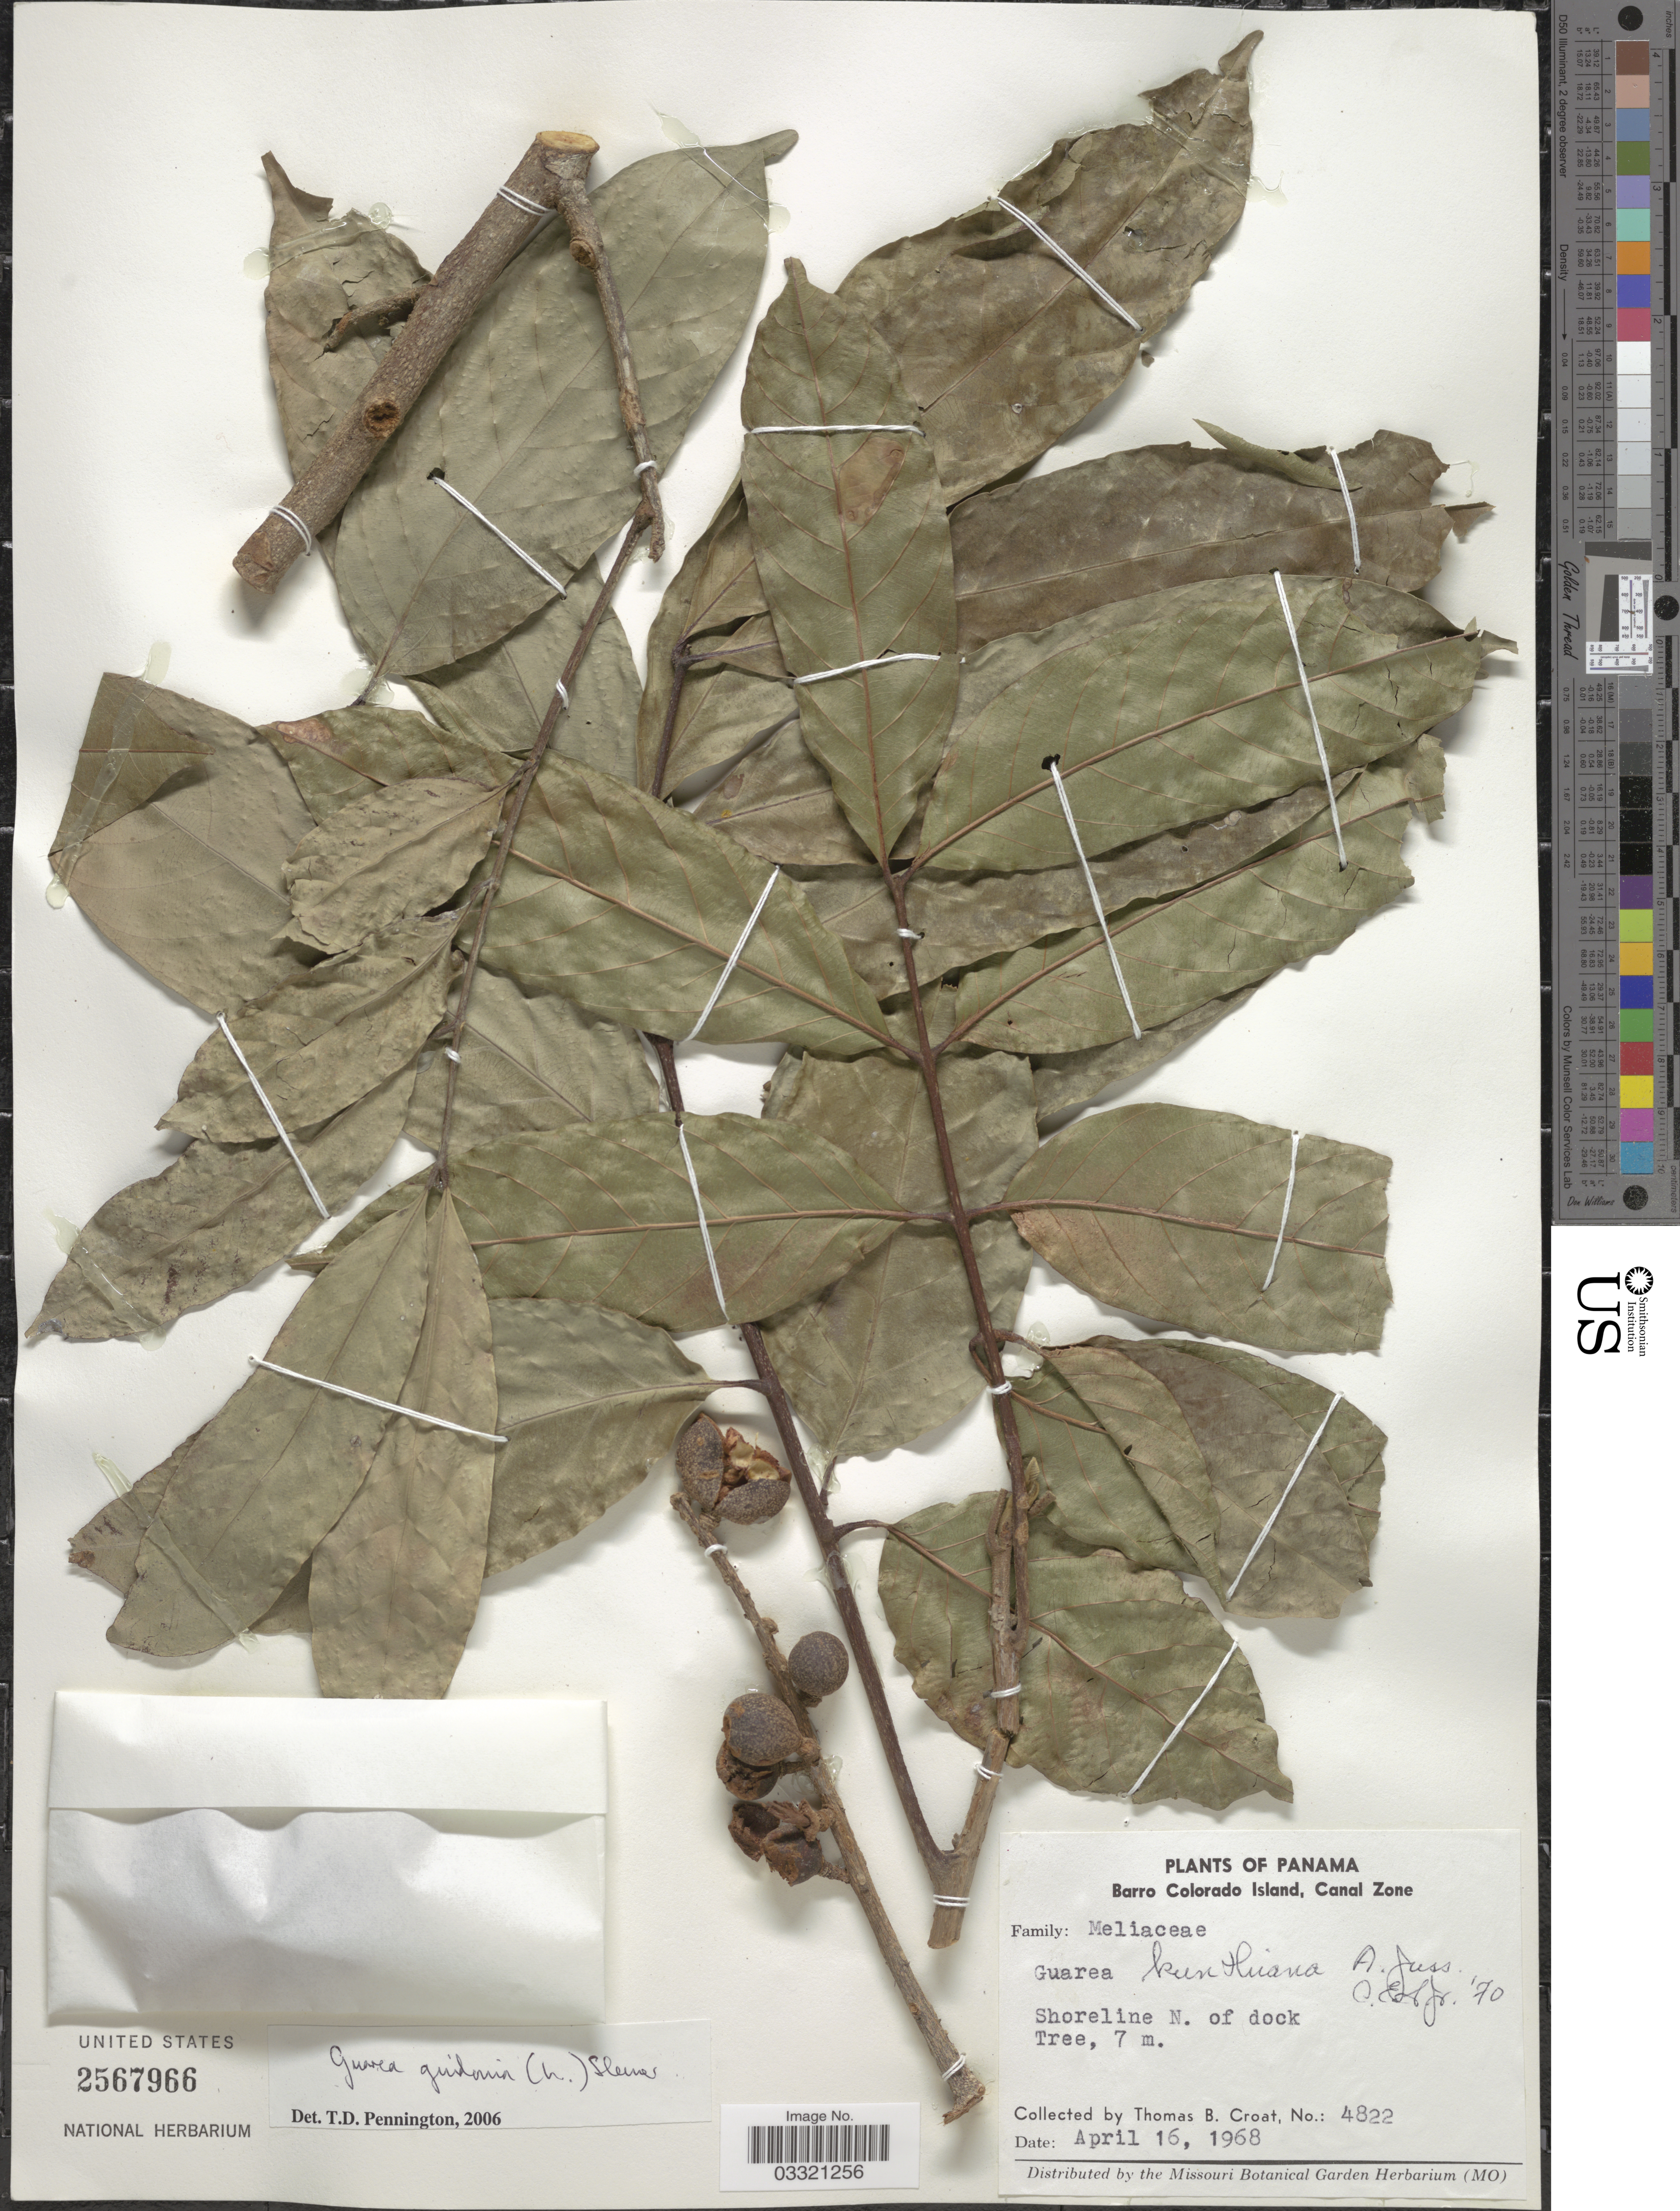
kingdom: Plantae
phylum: Tracheophyta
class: Magnoliopsida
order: Sapindales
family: Meliaceae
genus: Guarea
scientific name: Guarea guidonia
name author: (L.) Sleumer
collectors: T. B. Croat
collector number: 4822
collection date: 1968-04-16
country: Panama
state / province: Panamá Oeste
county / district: Canal Zone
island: Barro Colorado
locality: Barro Colorado Island, Canal Zone. Shoreline N. of dock.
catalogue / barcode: US 2567966